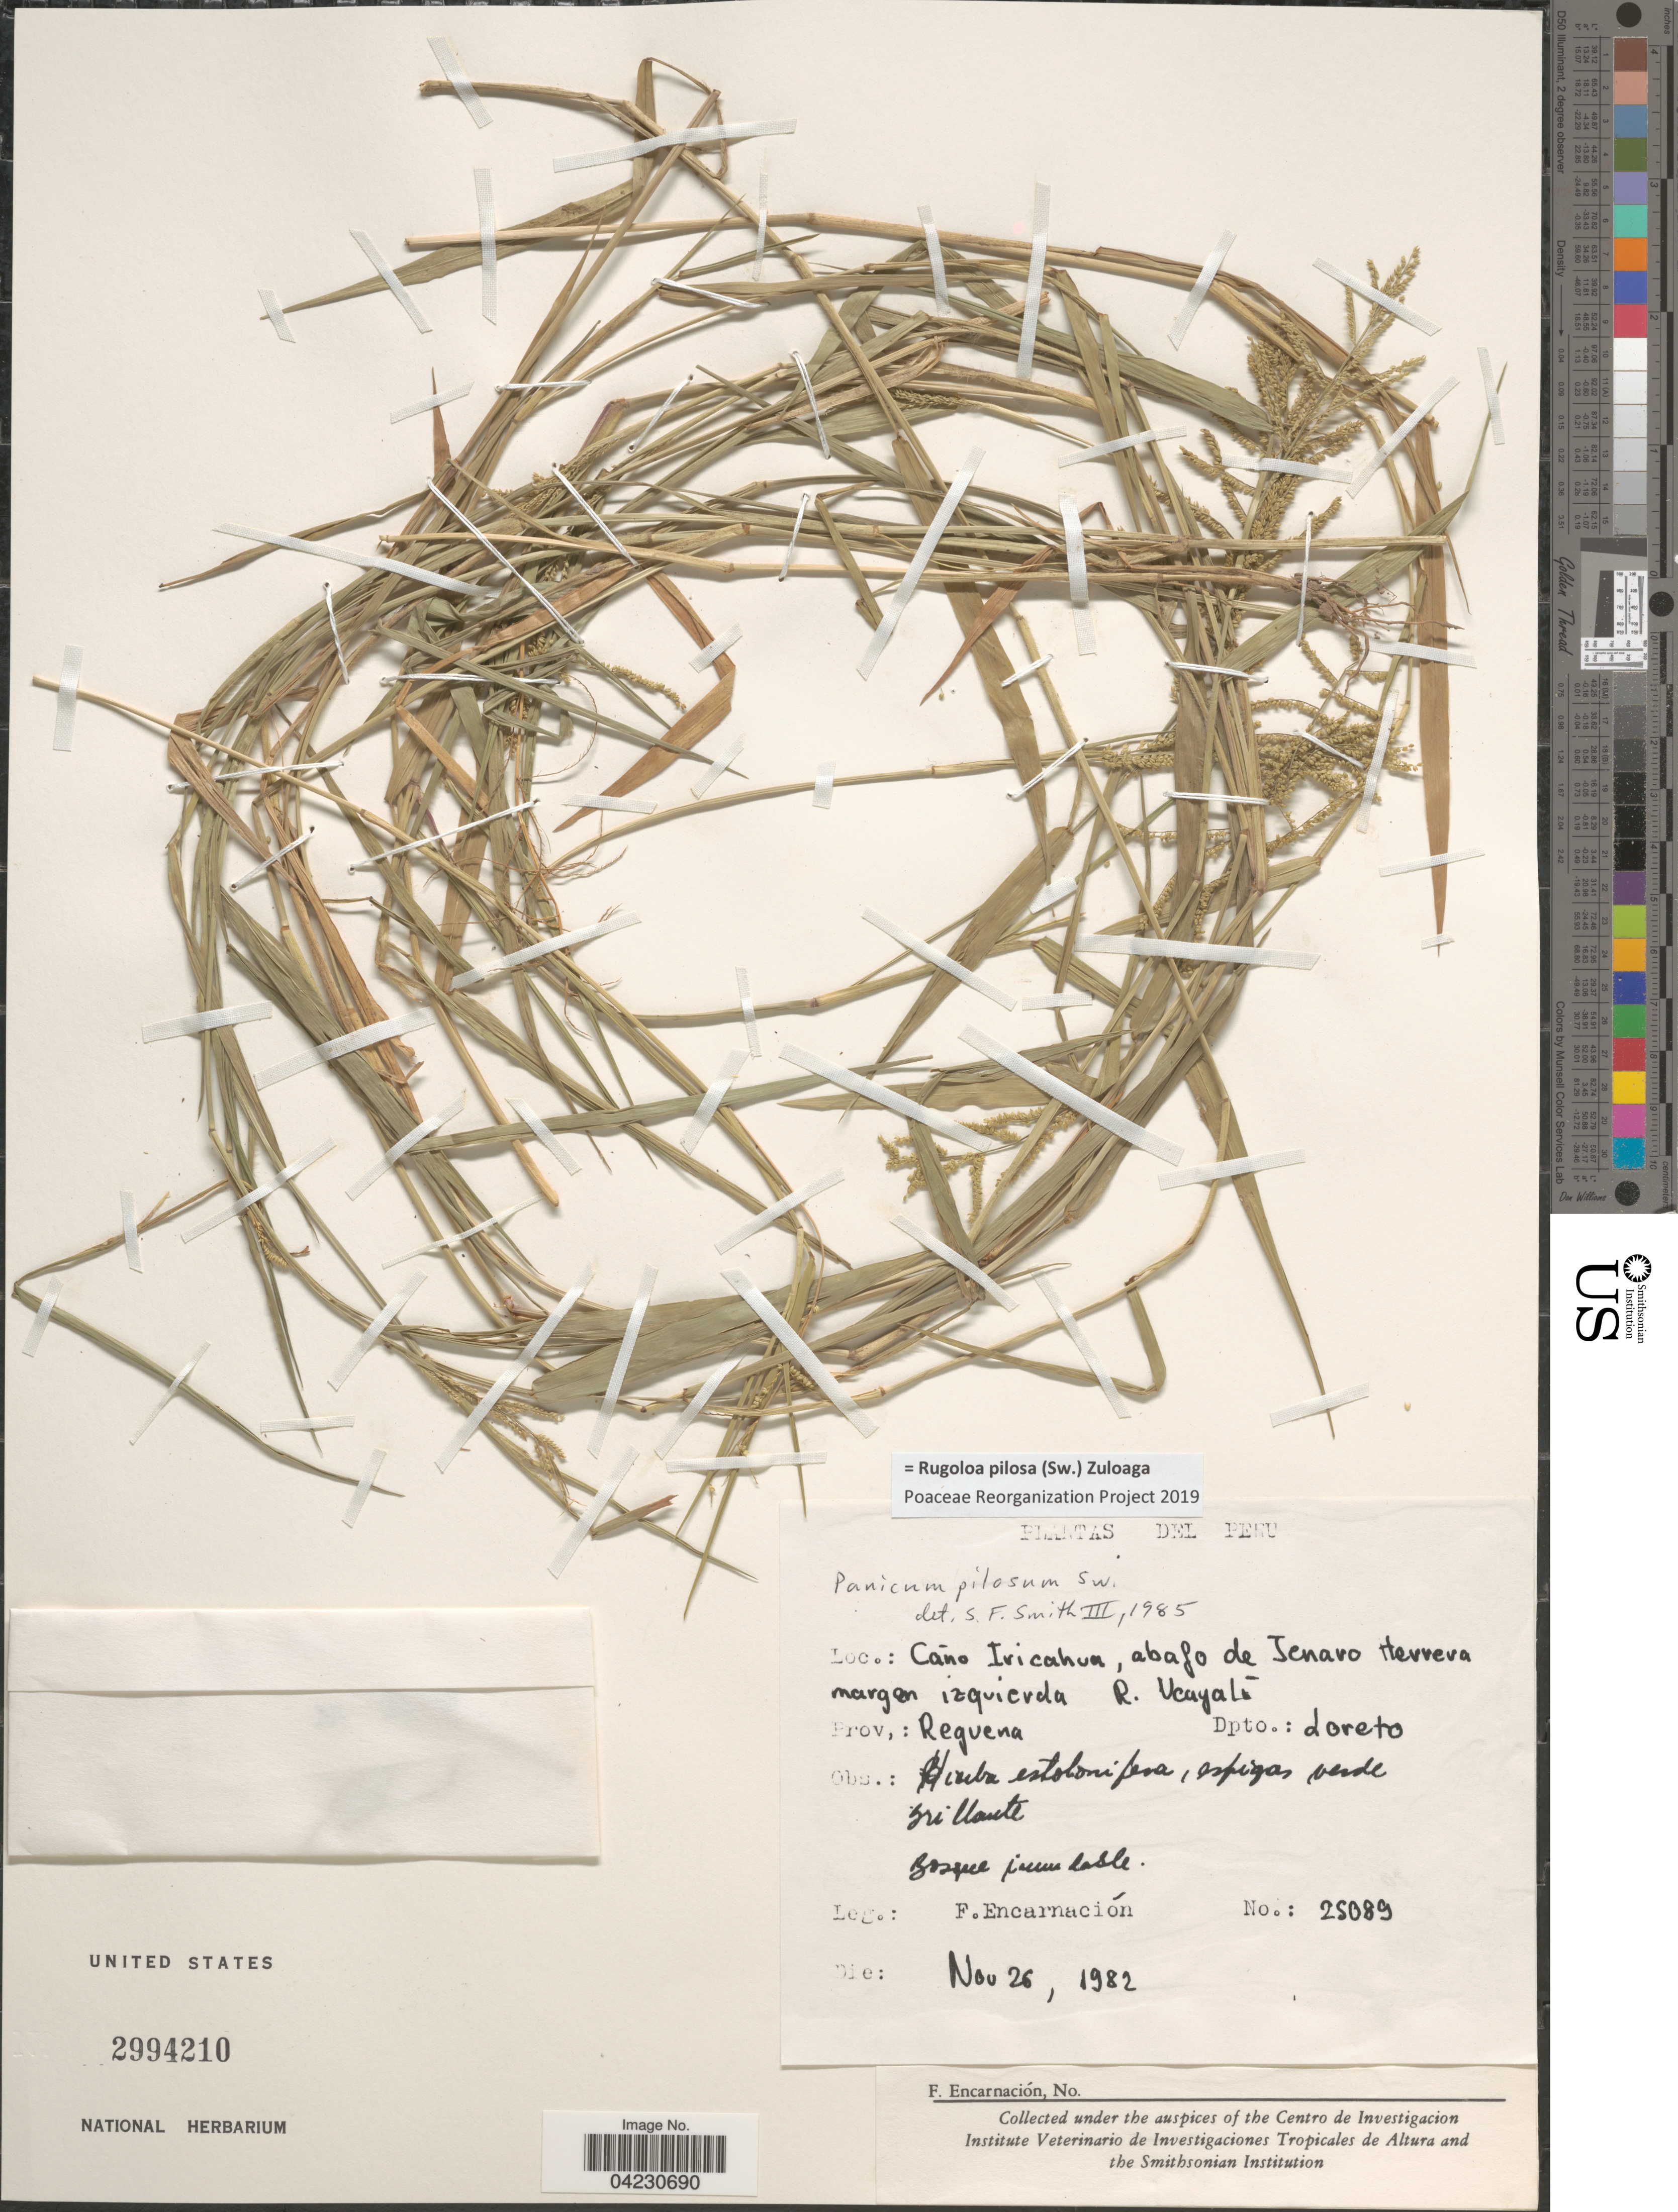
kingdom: Plantae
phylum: Tracheophyta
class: Liliopsida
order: Poales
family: Poaceae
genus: Rugoloa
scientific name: Rugoloa pilosa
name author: (Sw.) Zuloaga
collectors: F. Encarnación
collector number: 25089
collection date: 1982-11-26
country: Peru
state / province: Loreto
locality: Caño Iricahua abajo de Jenaro Herrera margen izquierda R. Ucayali. Prov,: Requena. Dpto.: Loreto.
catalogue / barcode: US 2994210